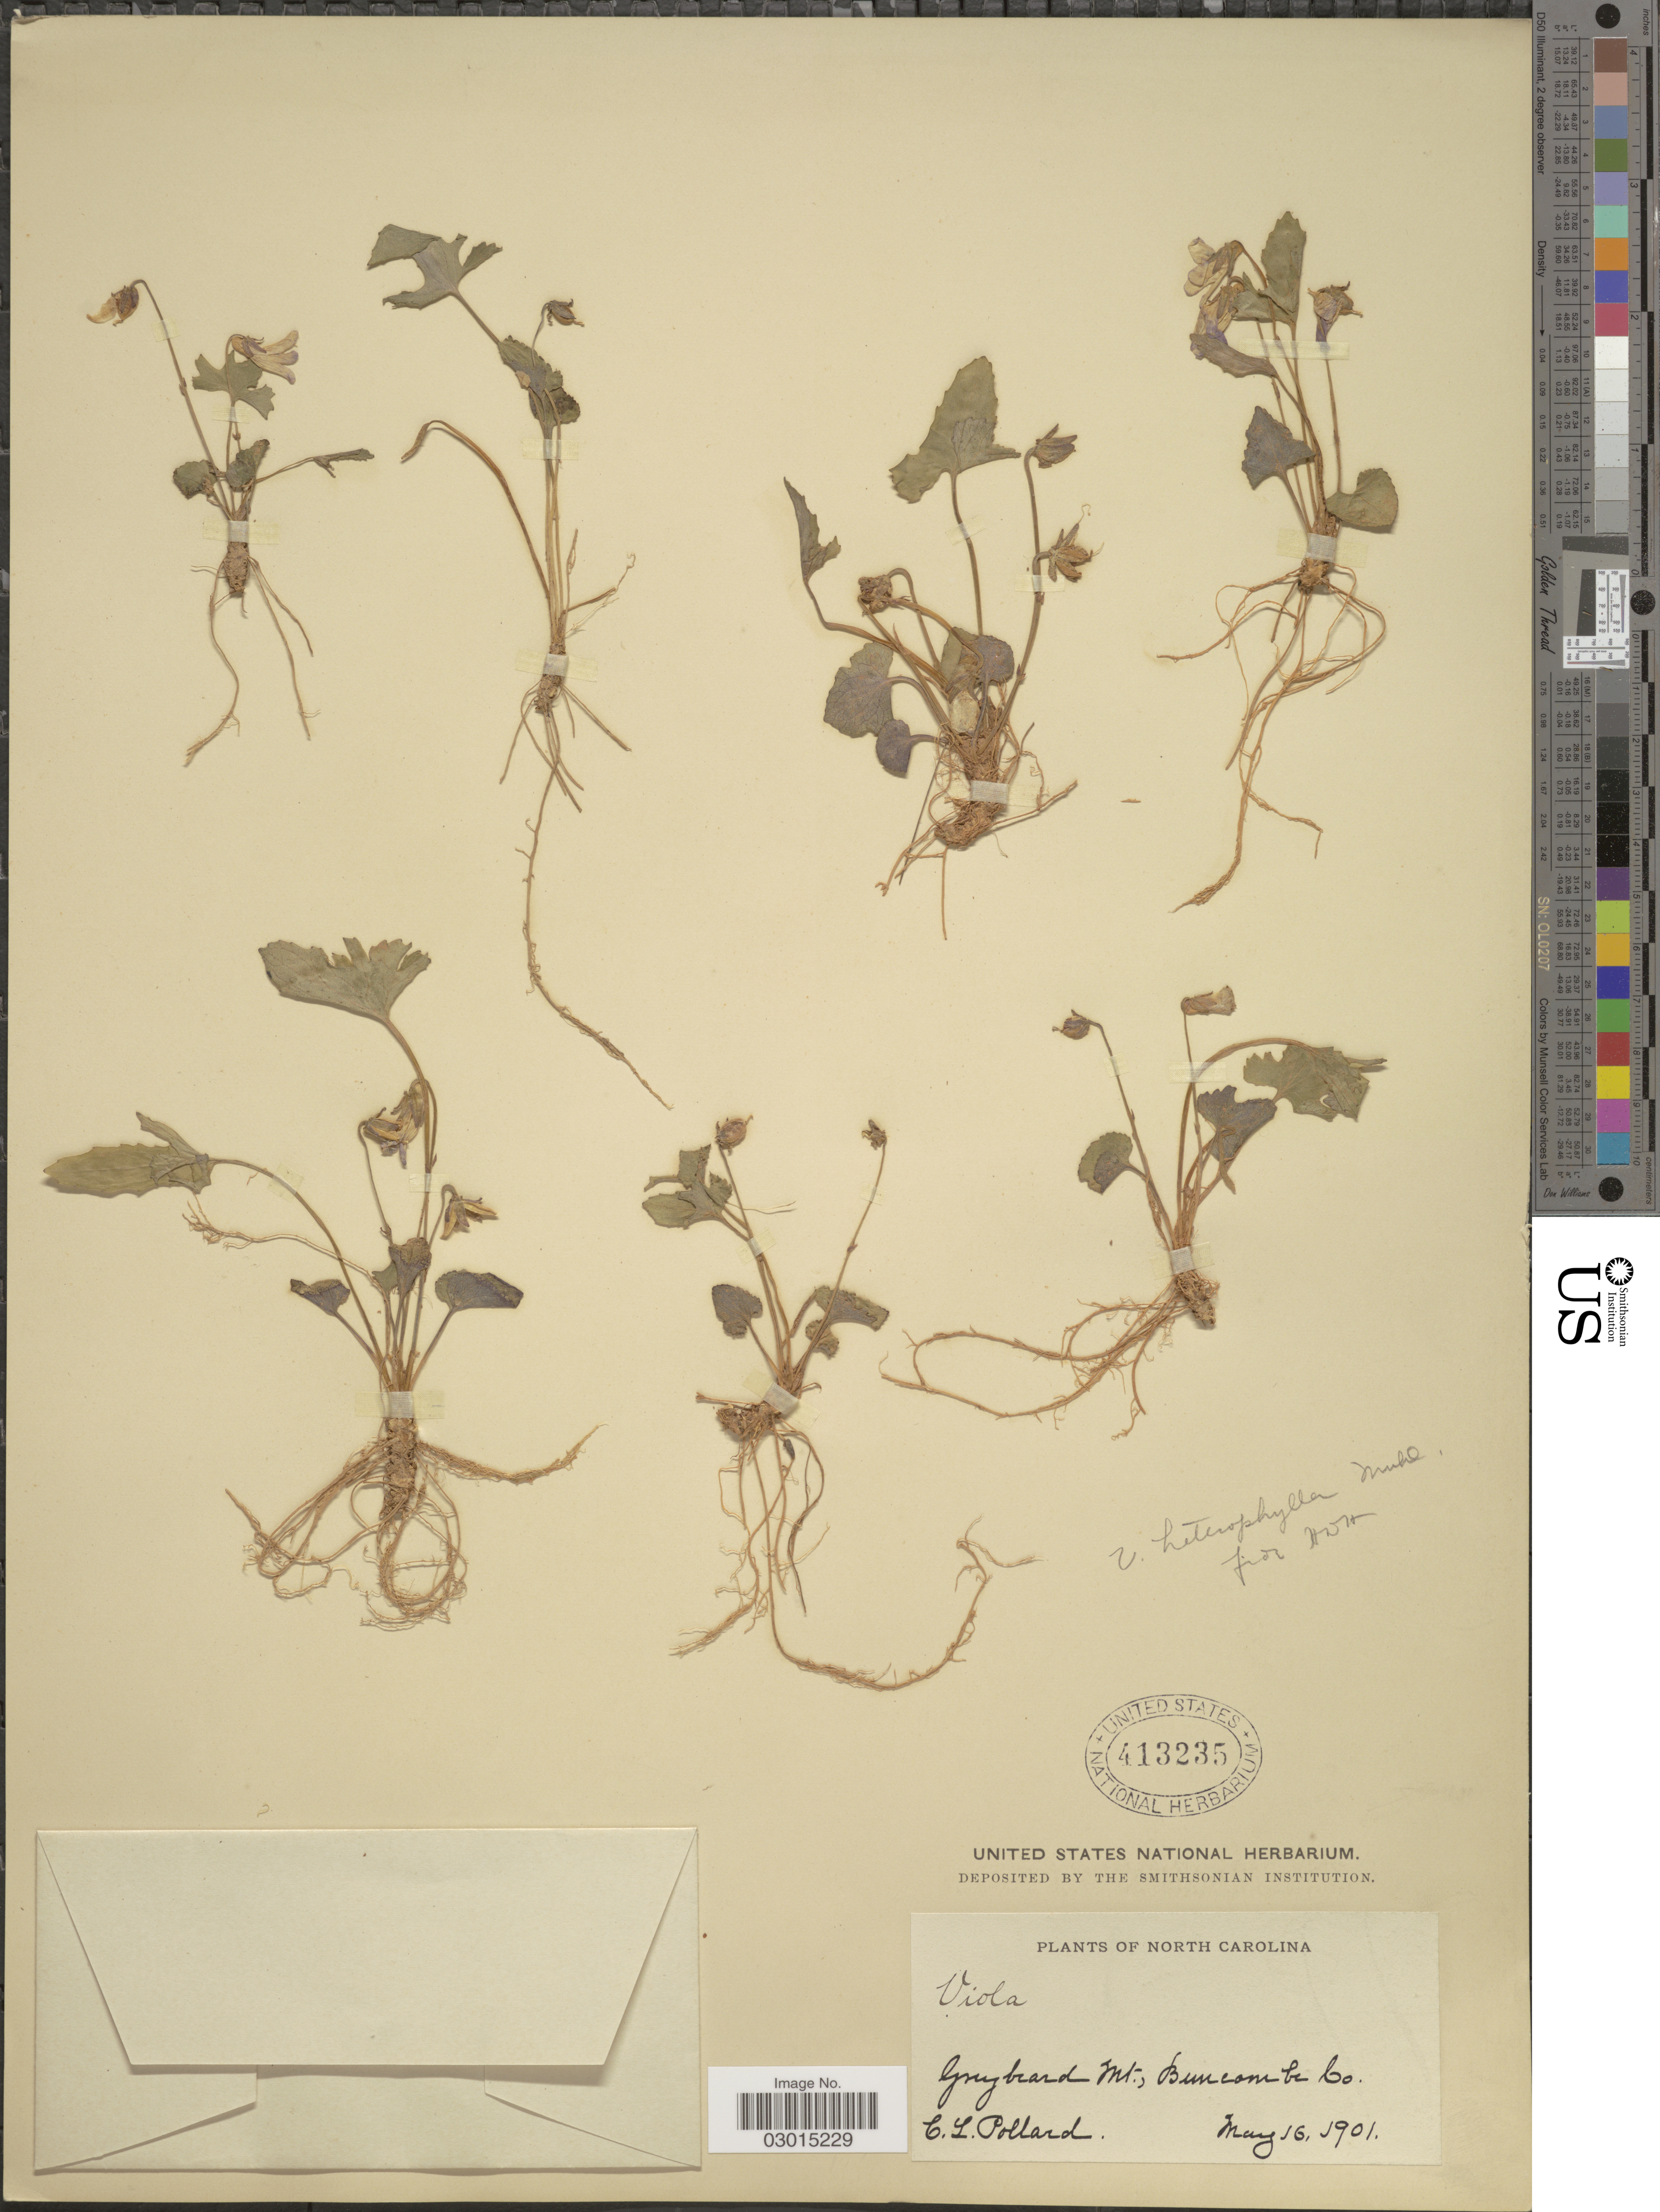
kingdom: Plantae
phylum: Tracheophyta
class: Magnoliopsida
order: Malpighiales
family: Violaceae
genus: Viola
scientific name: Viola heterophylla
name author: Muhl.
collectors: C. L. Pollard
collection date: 1901-05-16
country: United States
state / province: North Carolina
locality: Greybeard Mt., Buncombe Co.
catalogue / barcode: US 413235